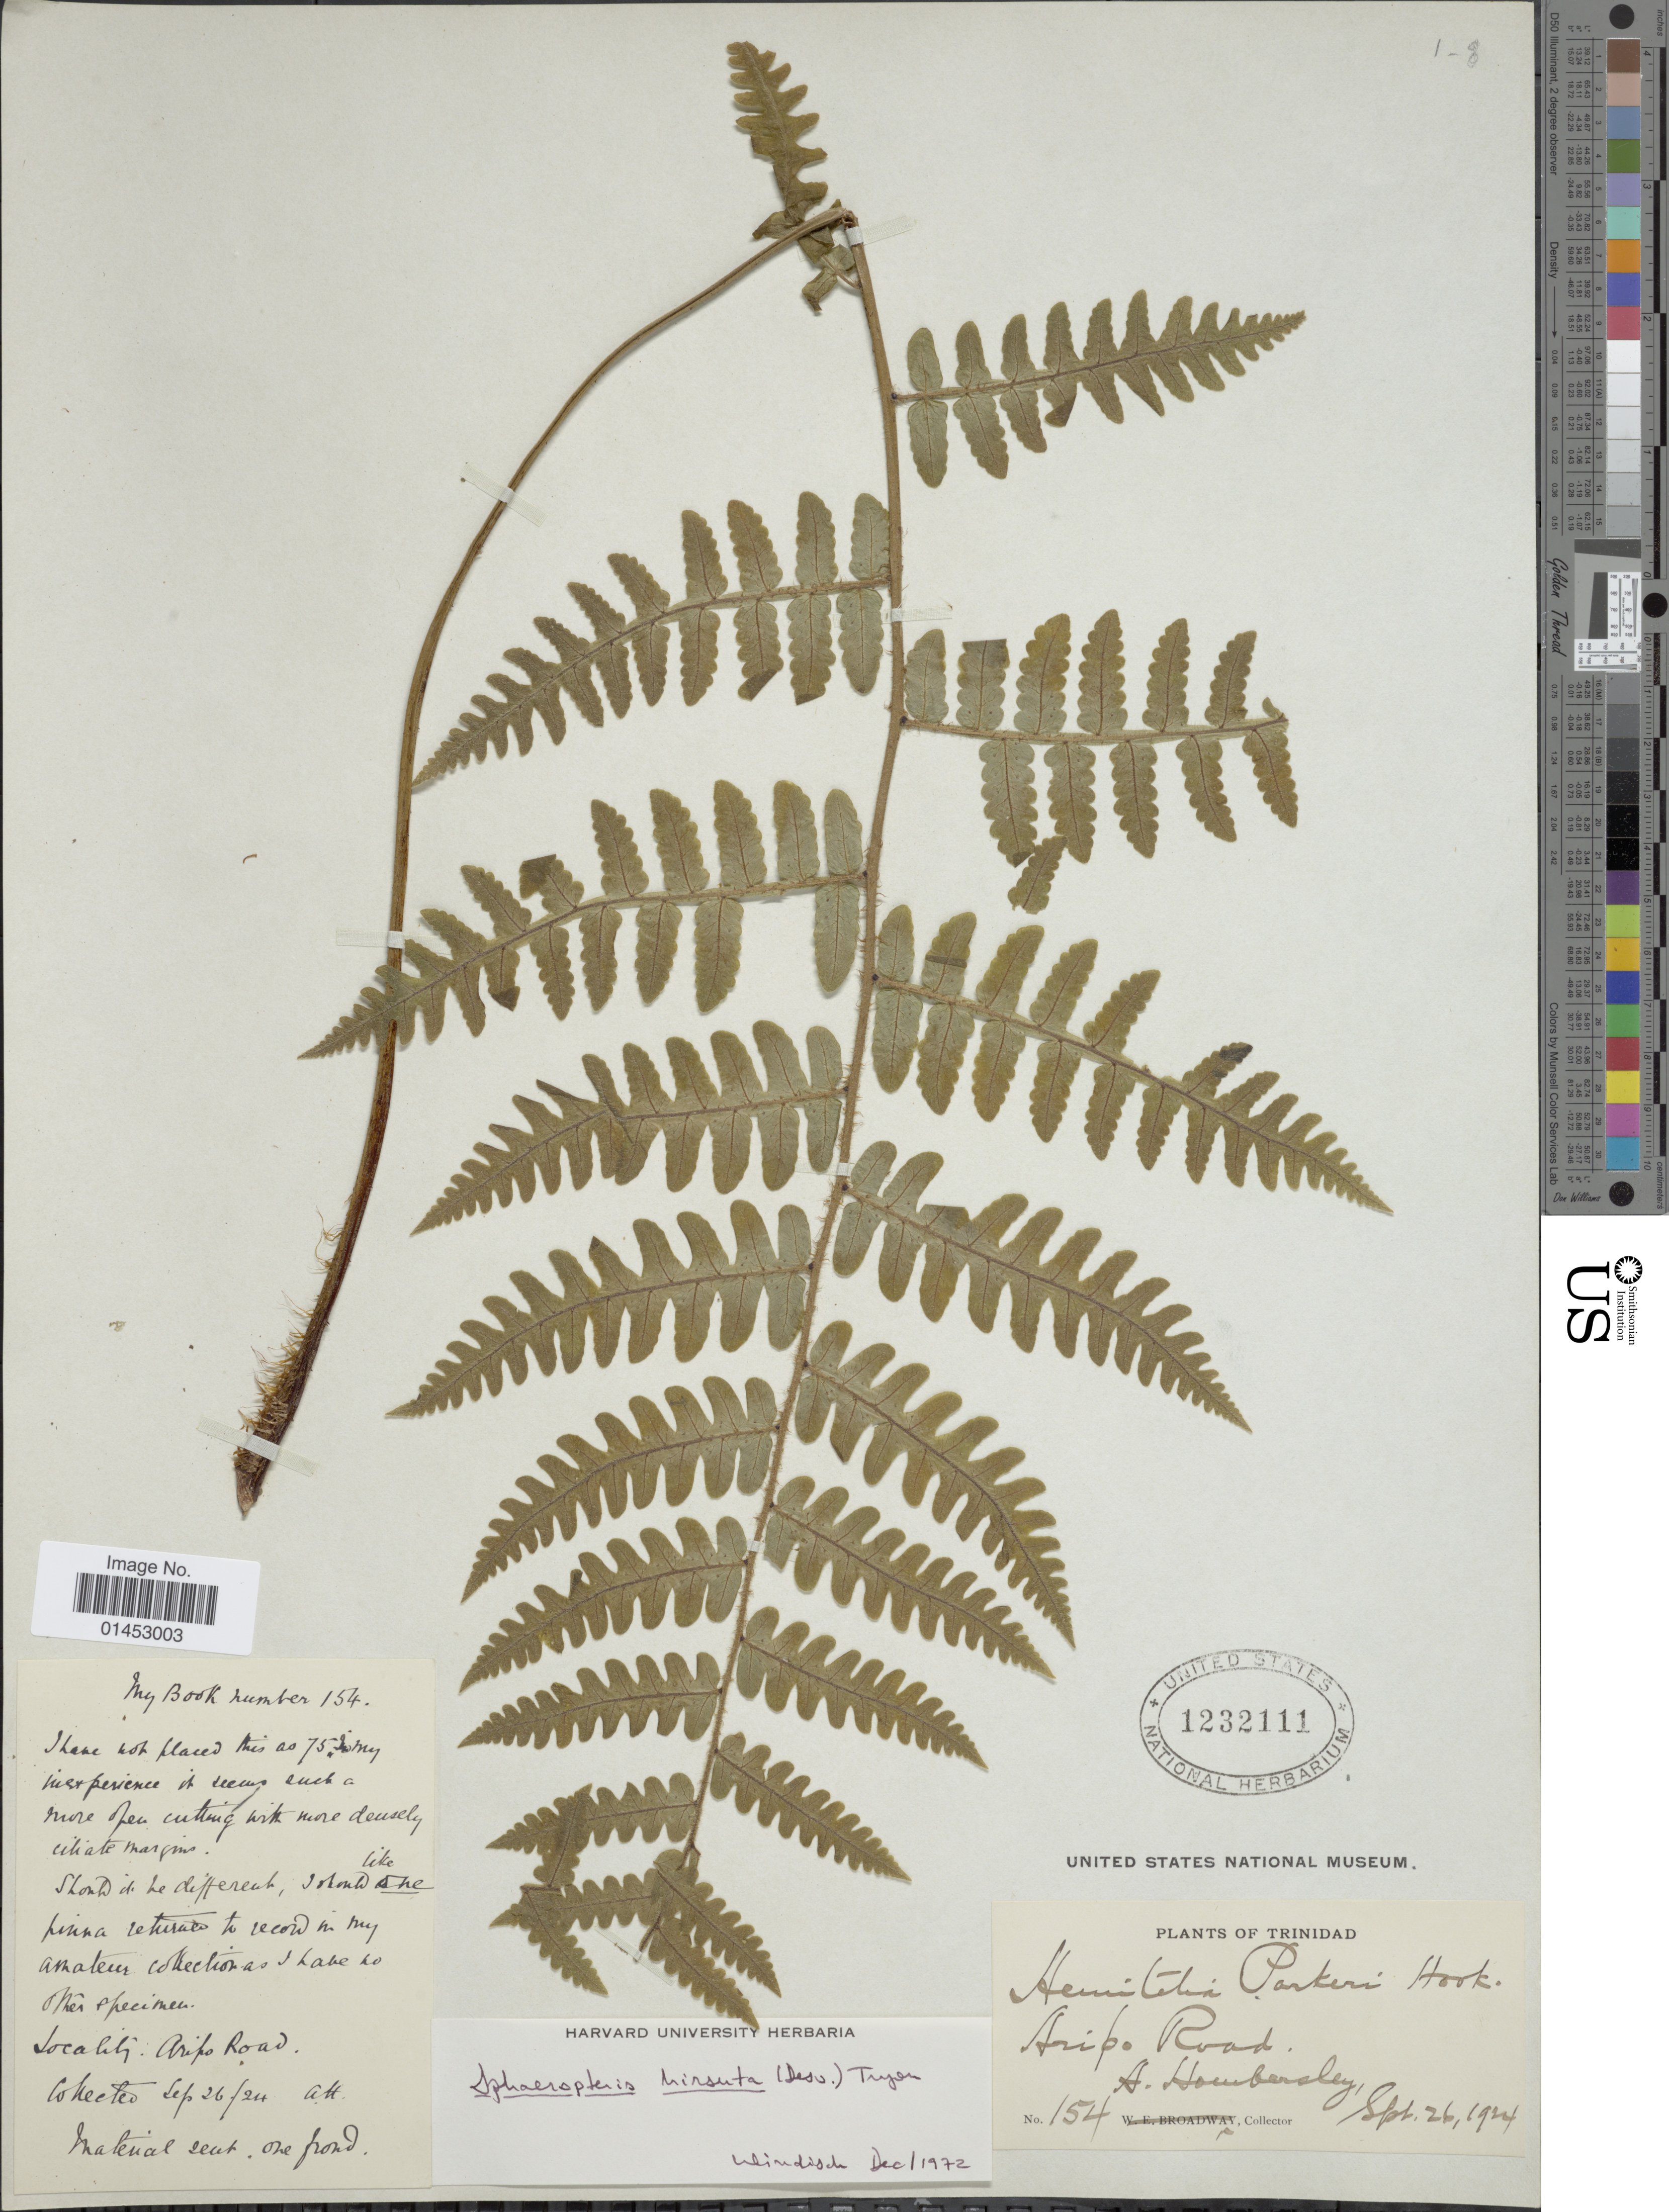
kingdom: Plantae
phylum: Tracheophyta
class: Polypodiopsida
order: Cyatheales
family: Cyatheaceae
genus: Cyathea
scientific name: Cyathea surinamensis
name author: (Miq.) Domin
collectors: A. Hombersley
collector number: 154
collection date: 1924-09-26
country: Trinidad and Tobago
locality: Trinidad, Aripo Road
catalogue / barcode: US 1232111